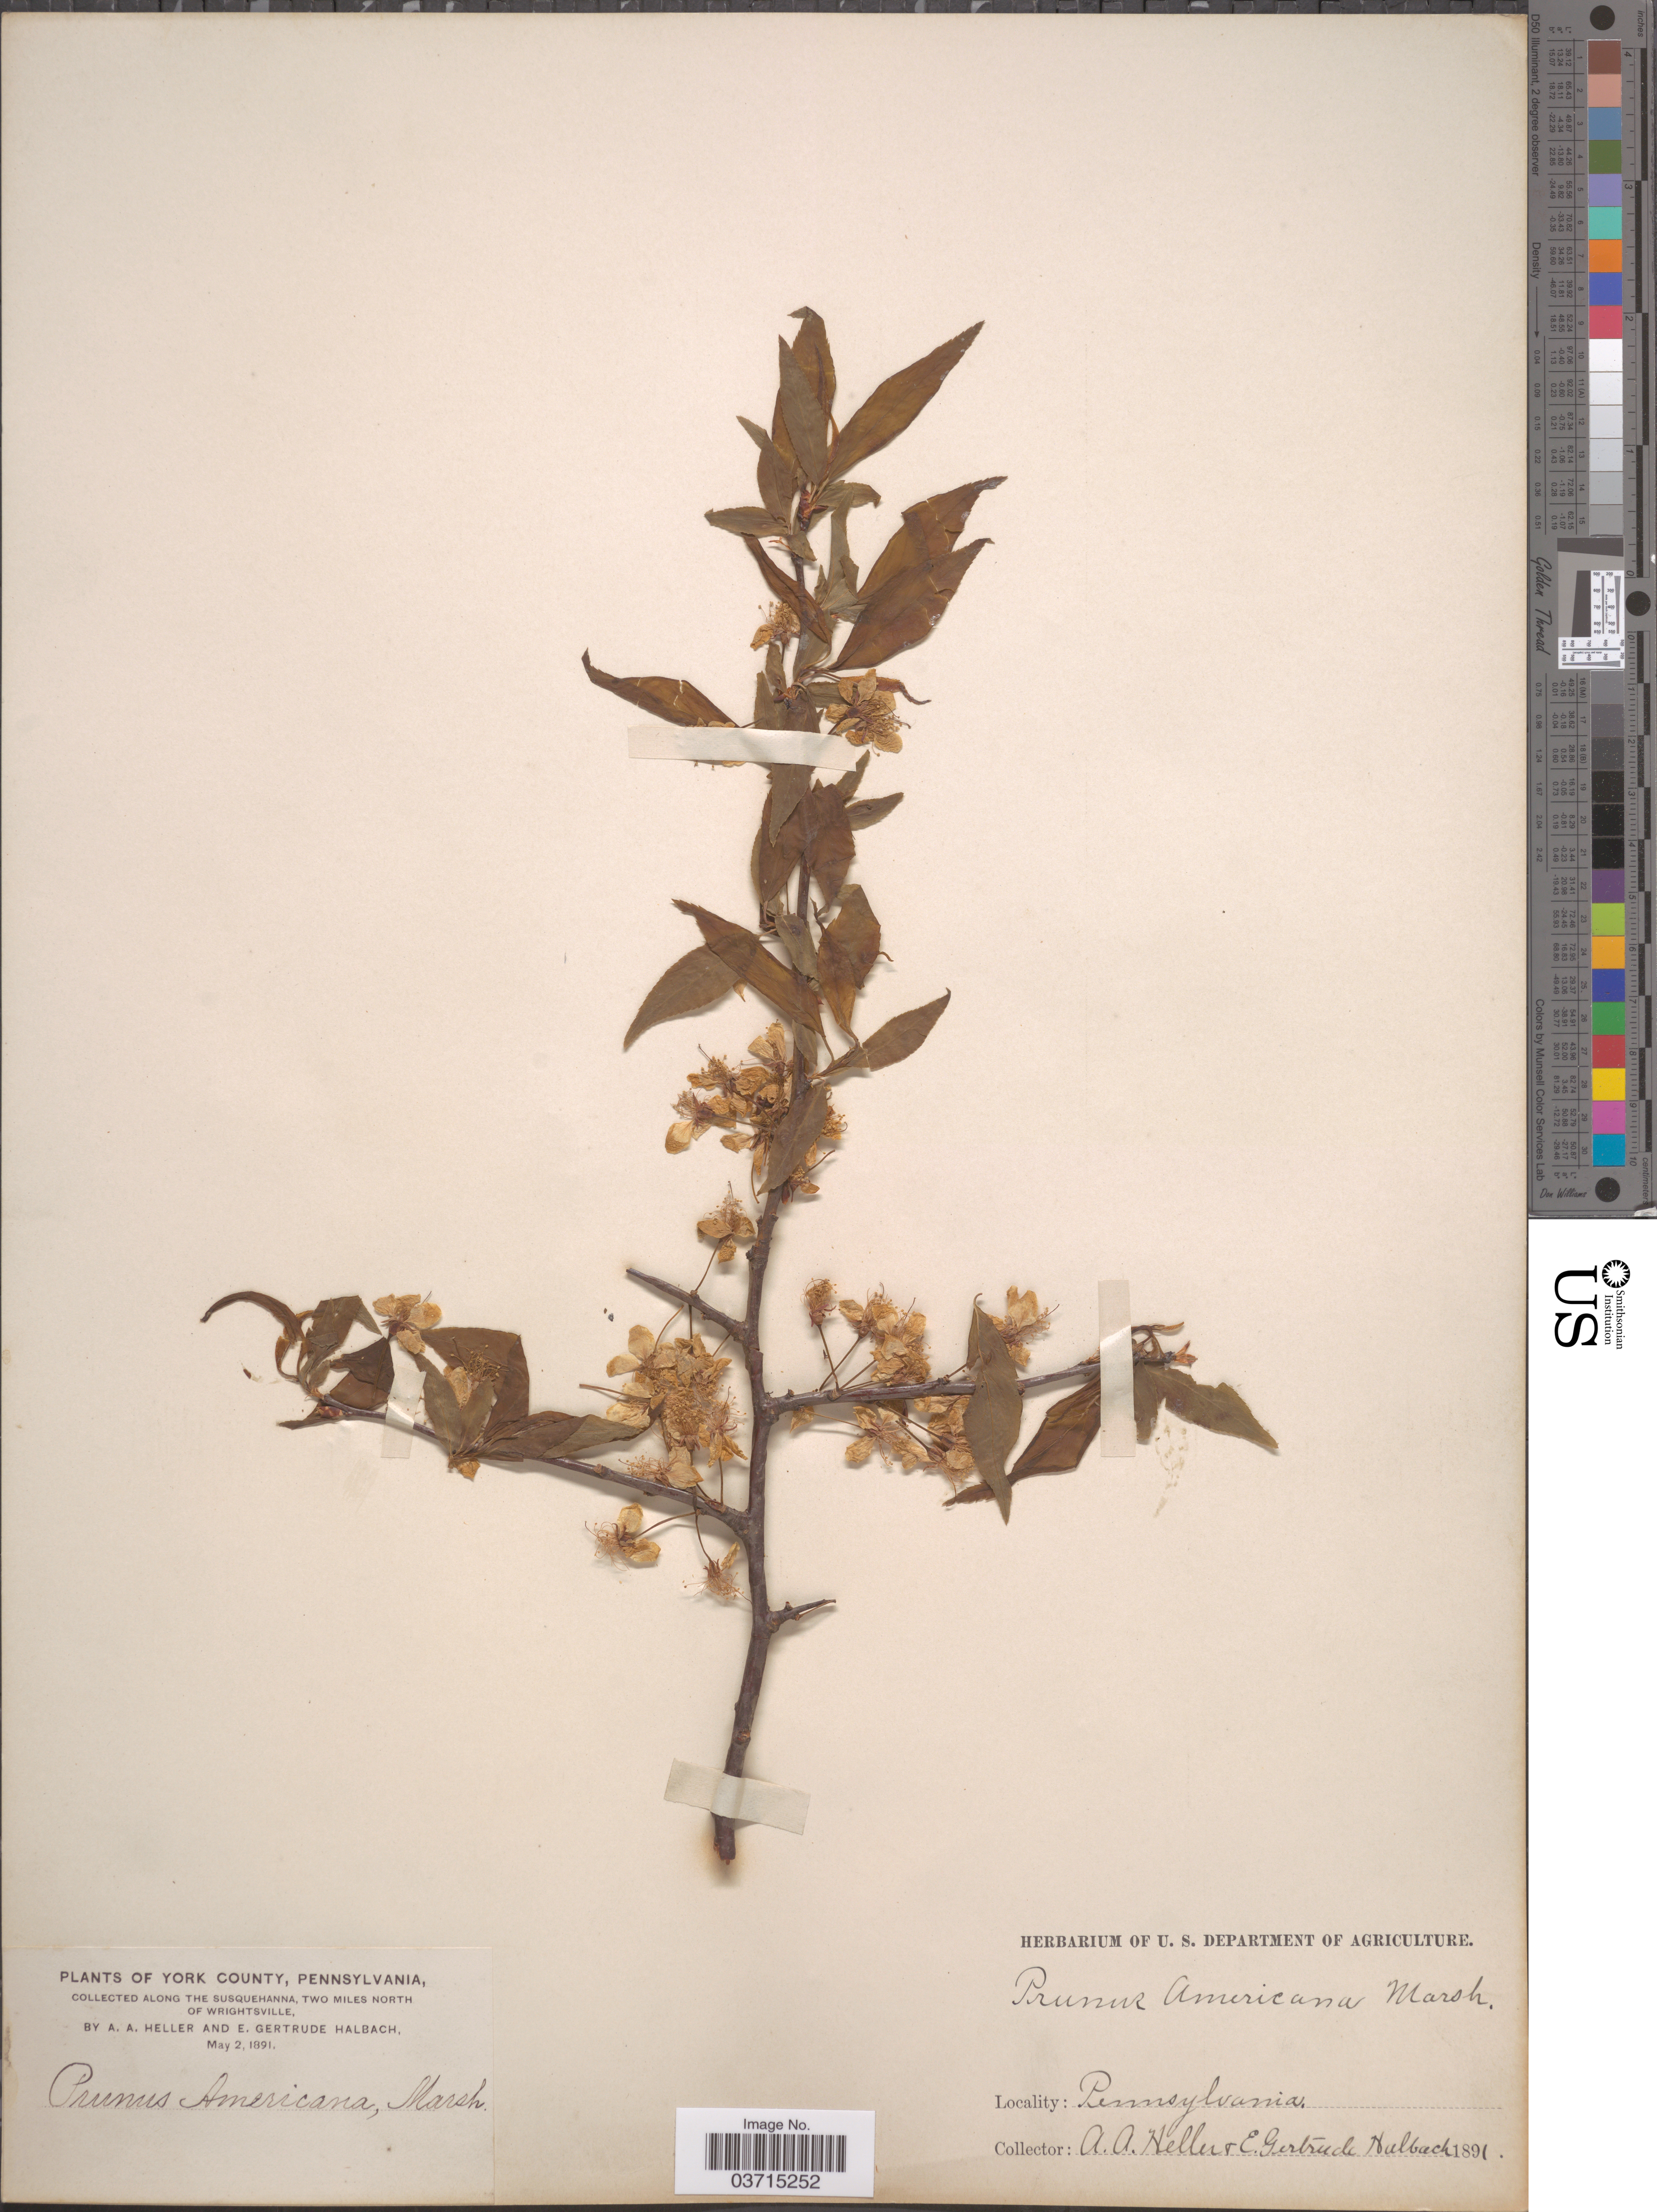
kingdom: Plantae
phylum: Tracheophyta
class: Magnoliopsida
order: Rosales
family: Rosaceae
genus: Prunus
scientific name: Prunus americana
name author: Marshall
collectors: A. A. Heller & E. G. Halbach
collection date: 1891-05-02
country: United States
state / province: Pennsylvania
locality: York County. Along the Susquehanna, two miles North of Wrightsville.